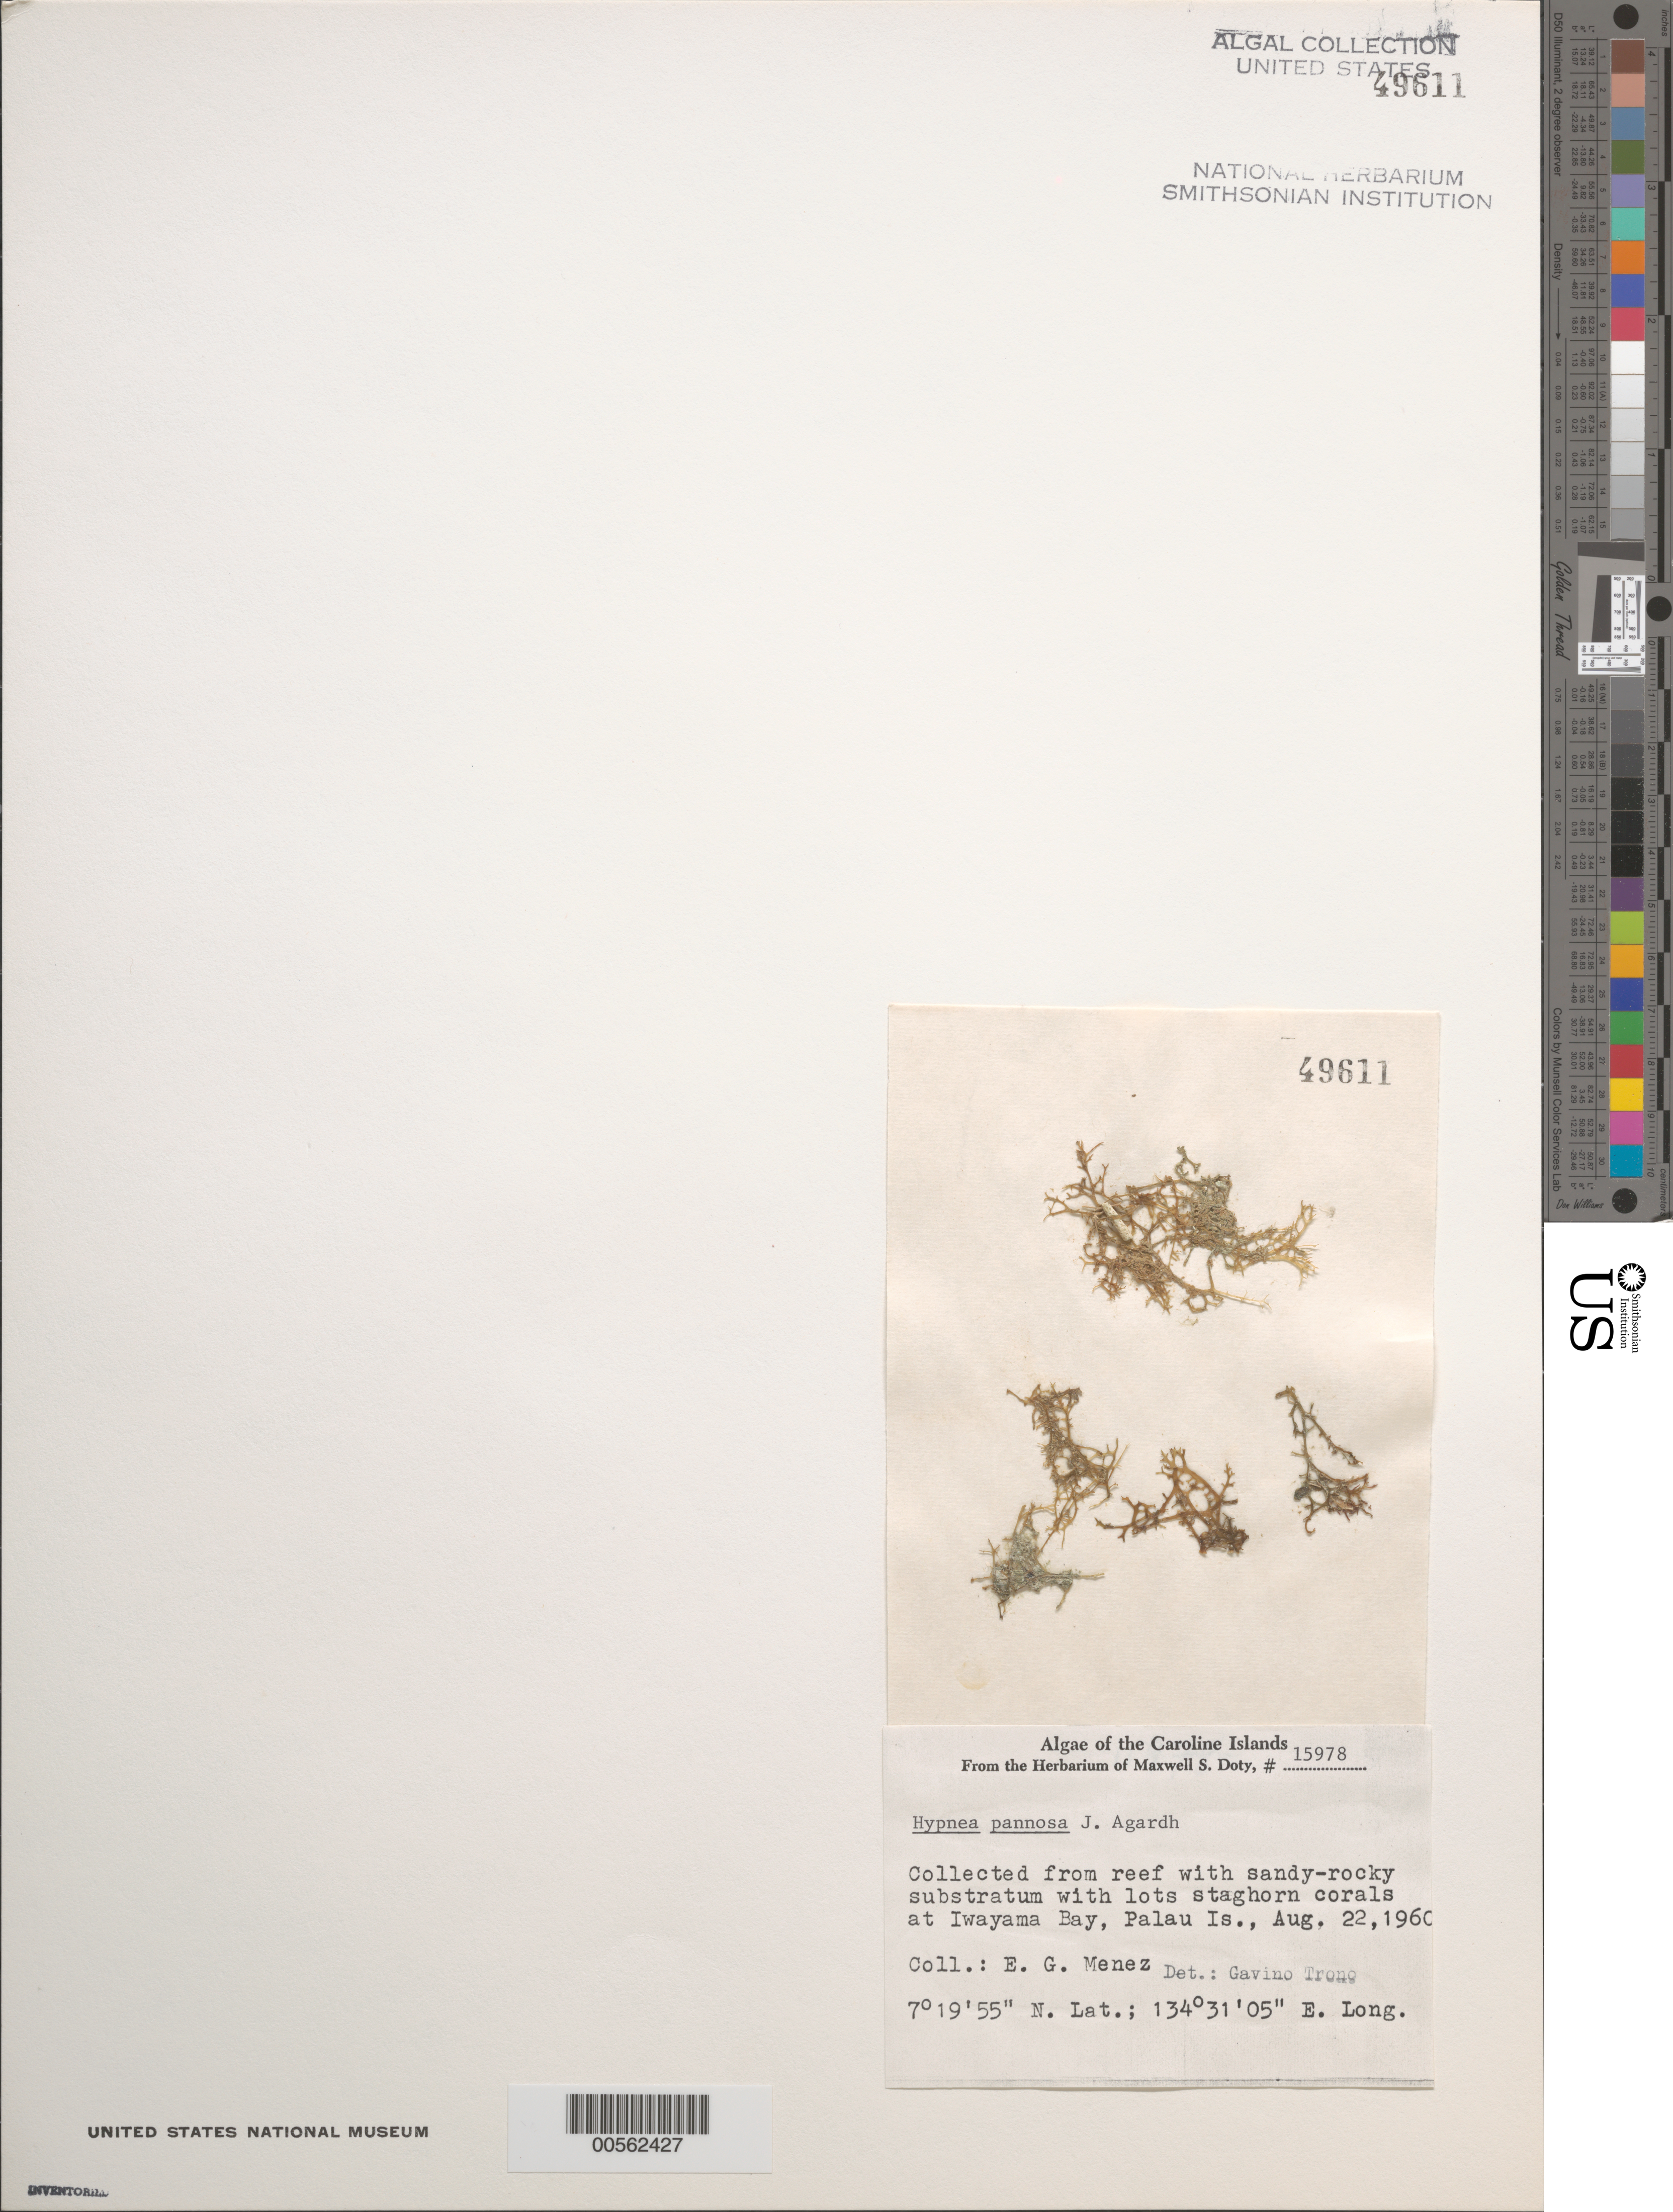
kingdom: Plantae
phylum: Rhodophyta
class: Florideophyceae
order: Gigartinales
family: Cystocloniaceae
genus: Hypnea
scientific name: Hypnea pannosa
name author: J. Agardh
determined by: Trono, Gavino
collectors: Meñez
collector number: MSD 15978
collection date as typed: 22 Aug 1960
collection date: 1960-08-22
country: Palau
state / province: Koror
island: Oreor (Koror)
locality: Iwayama Bay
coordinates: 7 19' 55" N, 134 31' 05" E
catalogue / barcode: US 49611